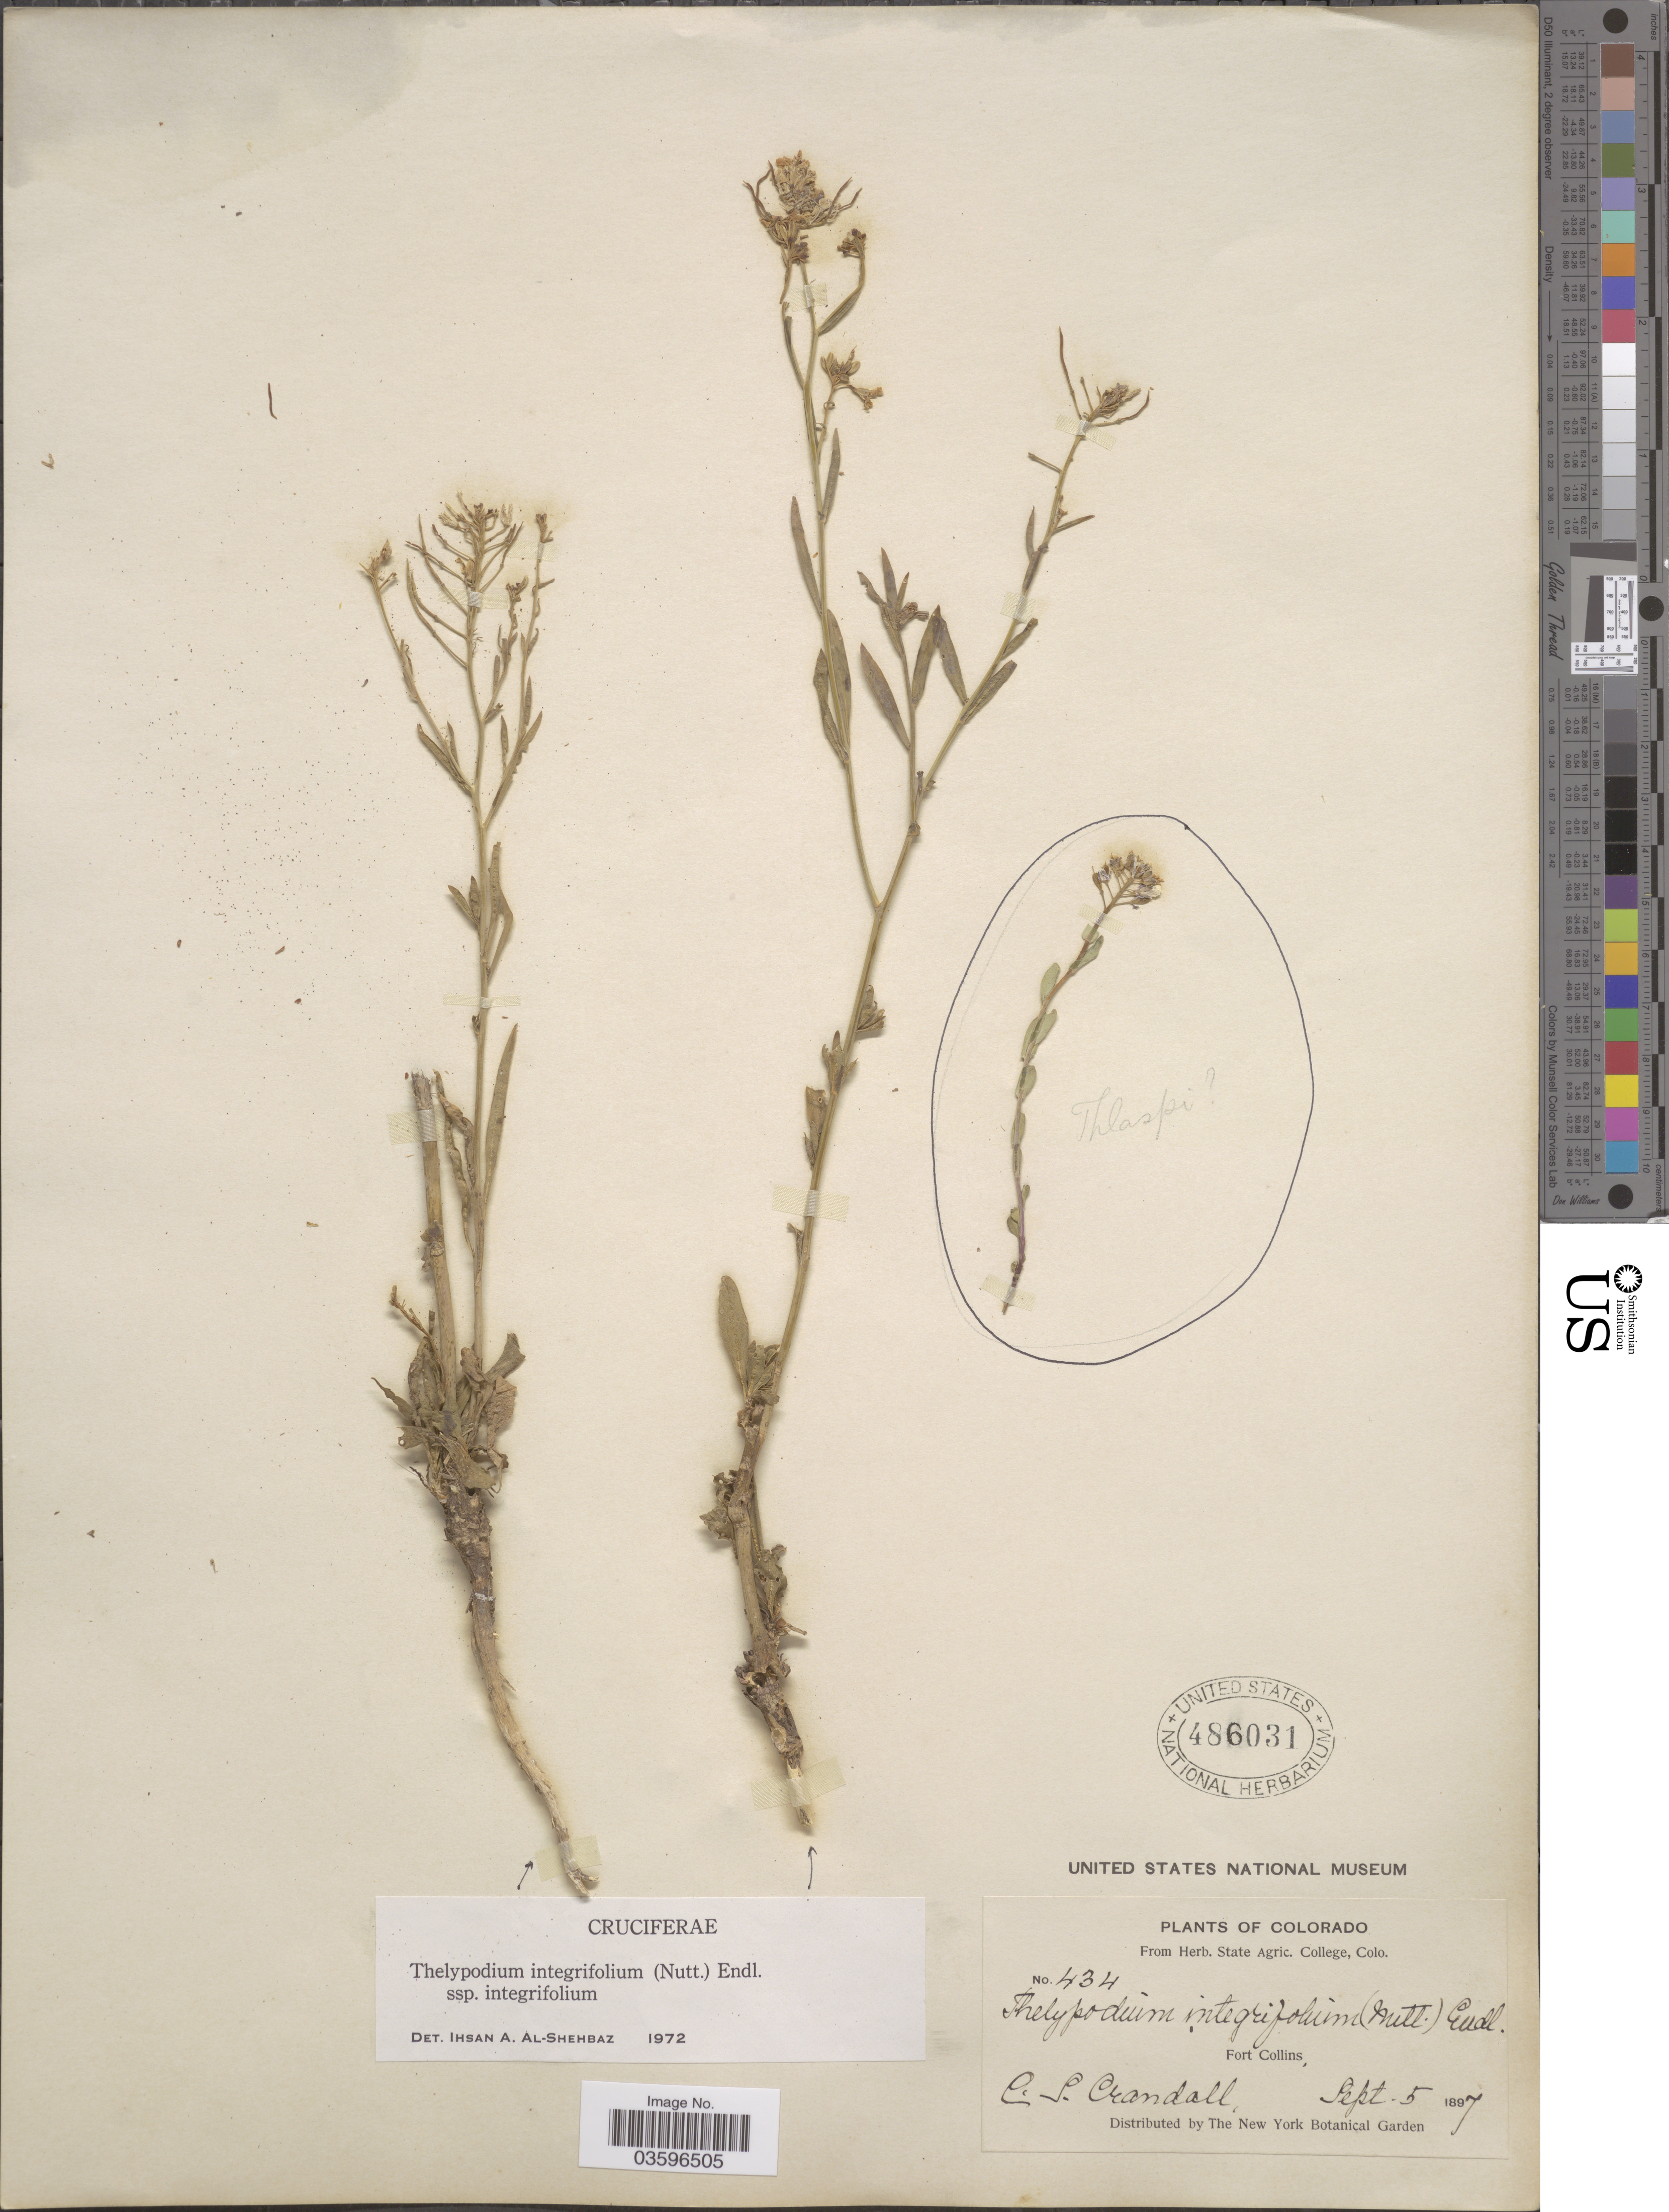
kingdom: Plantae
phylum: Tracheophyta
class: Magnoliopsida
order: Brassicales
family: Brassicaceae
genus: Thelypodium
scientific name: Thelypodium integrifolium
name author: (Nutt.) Endl.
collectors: C. Crandall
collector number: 434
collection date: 1897-09-05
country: United States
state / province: Colorado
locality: Fort Collins.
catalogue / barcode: US 486031